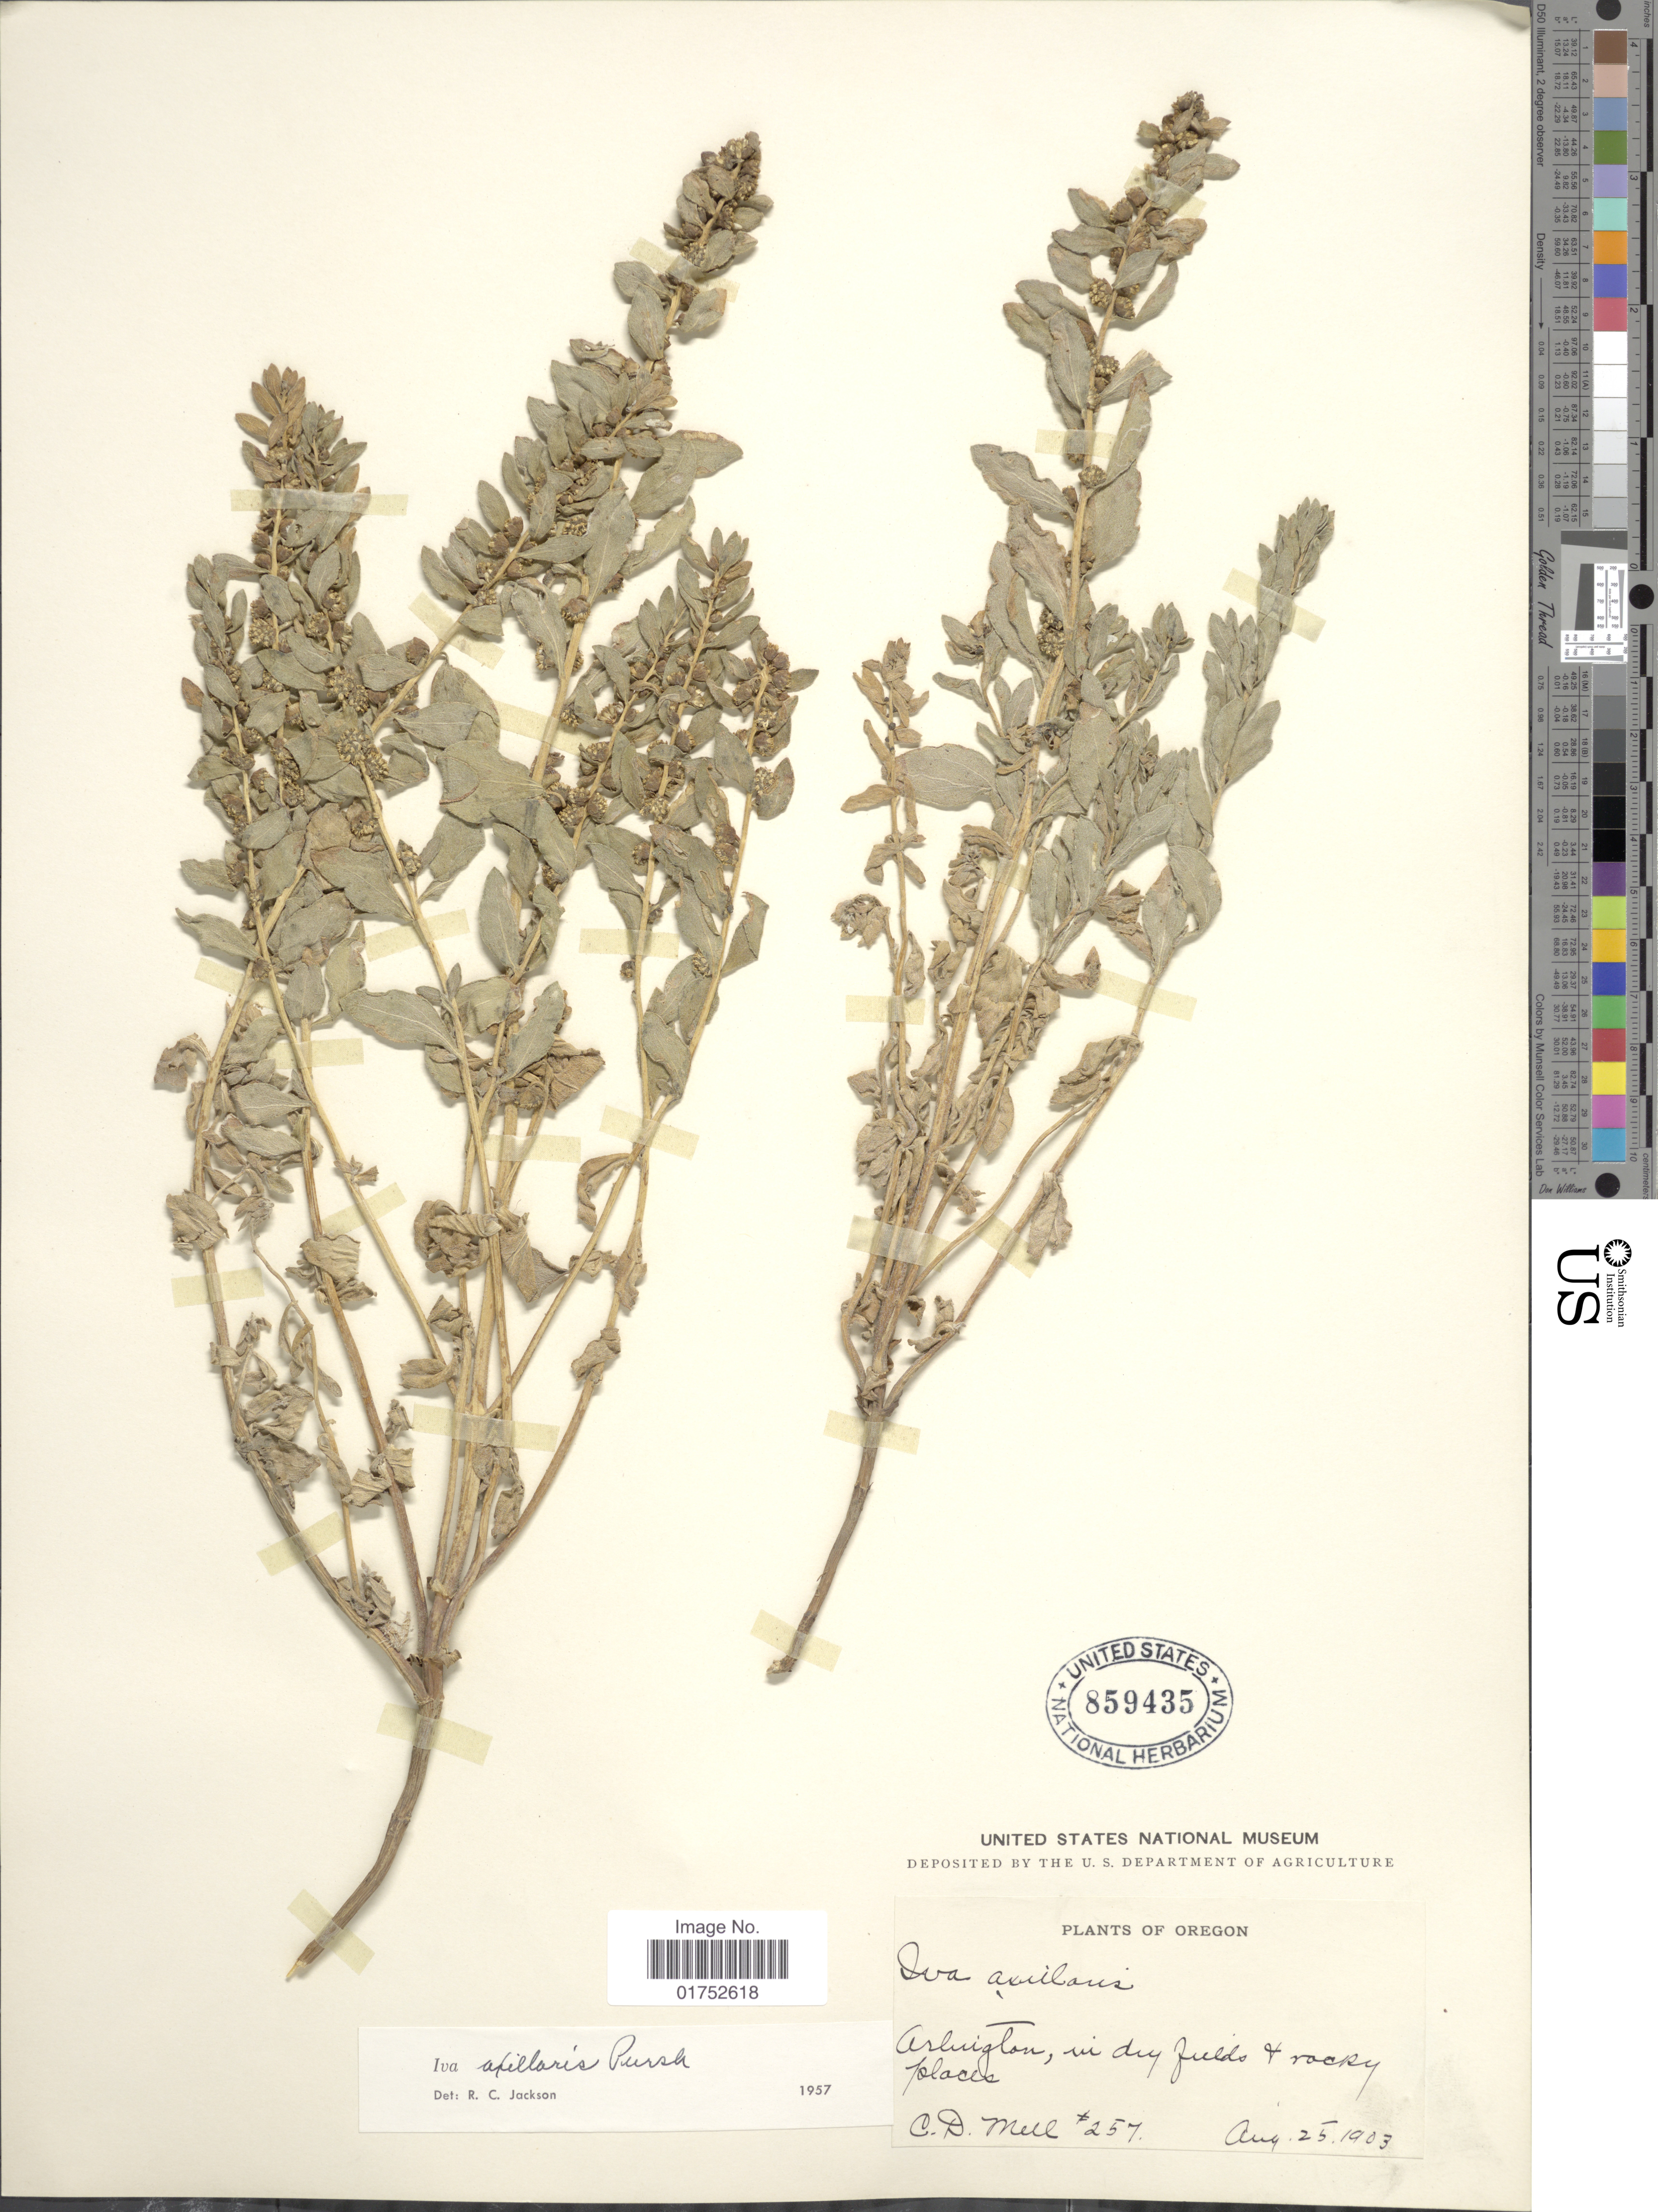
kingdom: Plantae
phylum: Tracheophyta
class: Magnoliopsida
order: Asterales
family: Asteraceae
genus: Iva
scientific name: Iva axillaris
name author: Pursh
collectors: C. D. Mell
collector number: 257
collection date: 1903-08-25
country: United States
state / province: Oregon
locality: Arlington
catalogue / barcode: US 859435